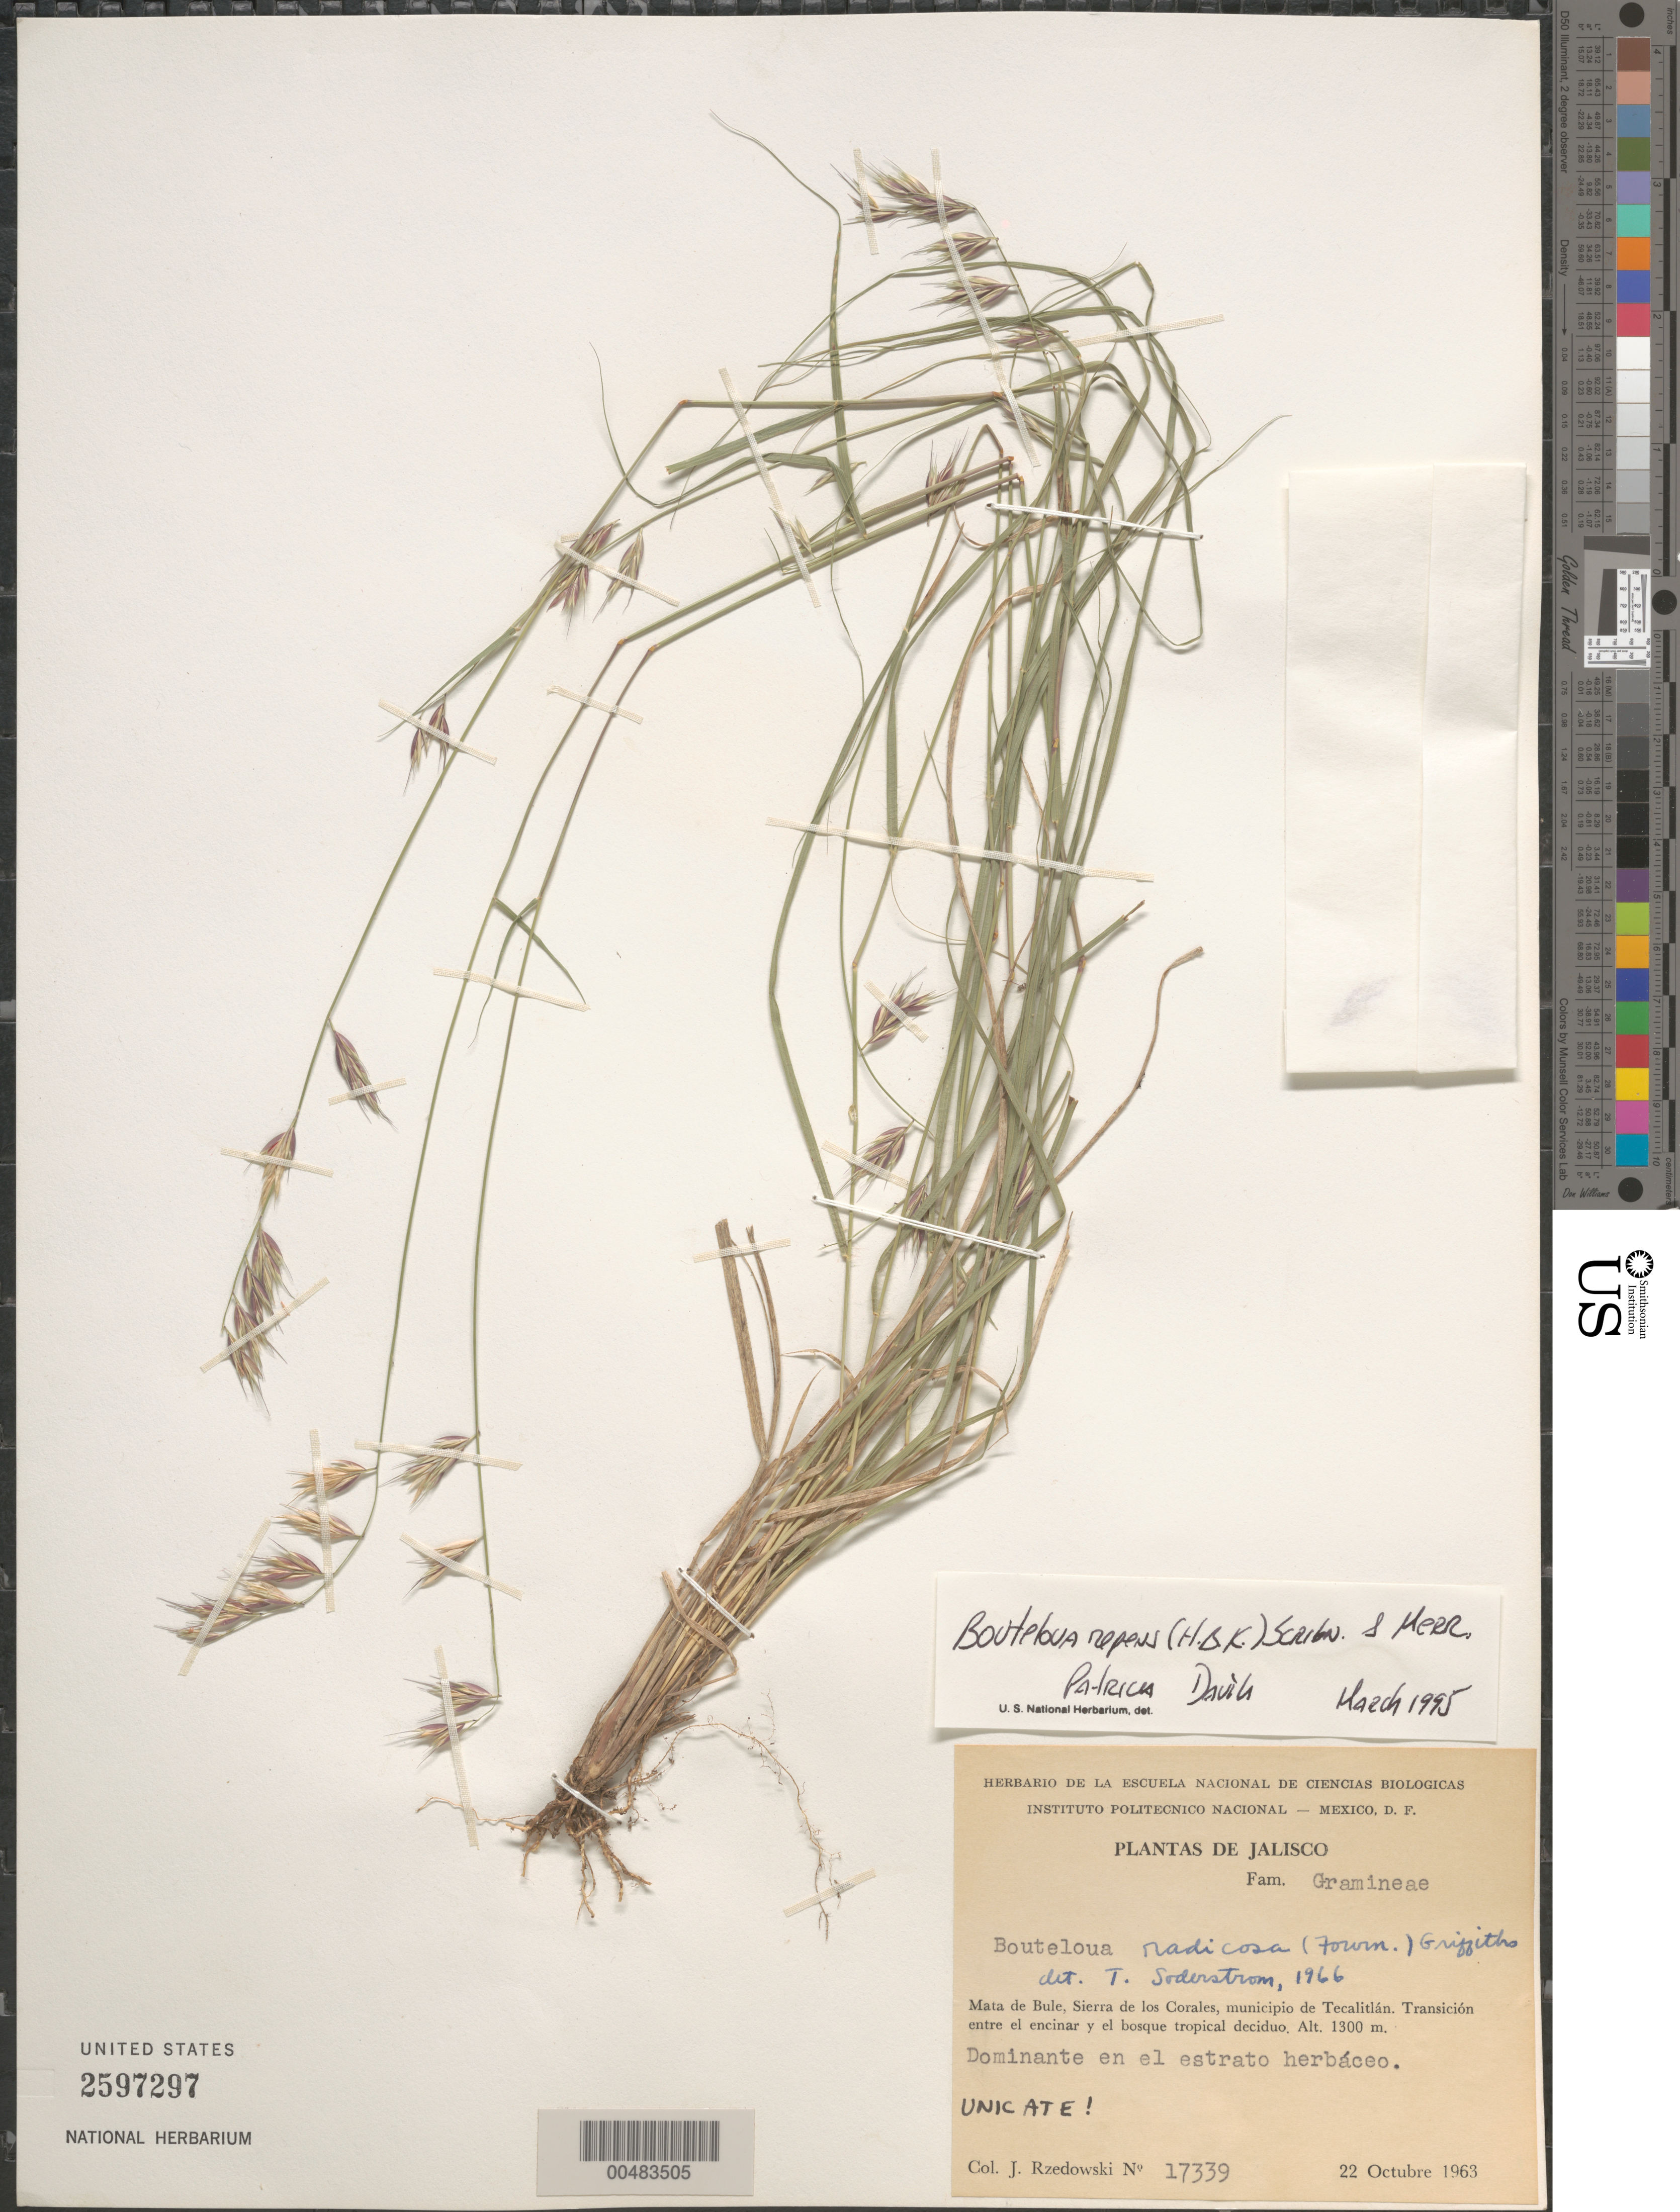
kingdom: Plantae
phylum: Tracheophyta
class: Liliopsida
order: Poales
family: Poaceae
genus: Bouteloua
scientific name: Bouteloua repens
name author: (Kunth) Scribn. & Merr.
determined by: Dávila, P. D.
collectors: J. Rzedowski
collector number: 17339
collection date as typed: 22 Oct 1963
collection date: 1963-10-22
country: Mexico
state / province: Jalisco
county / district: Tecalitlán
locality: Mata de Bule, Sierra de los Corales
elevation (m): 1300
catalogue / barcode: US 2597297